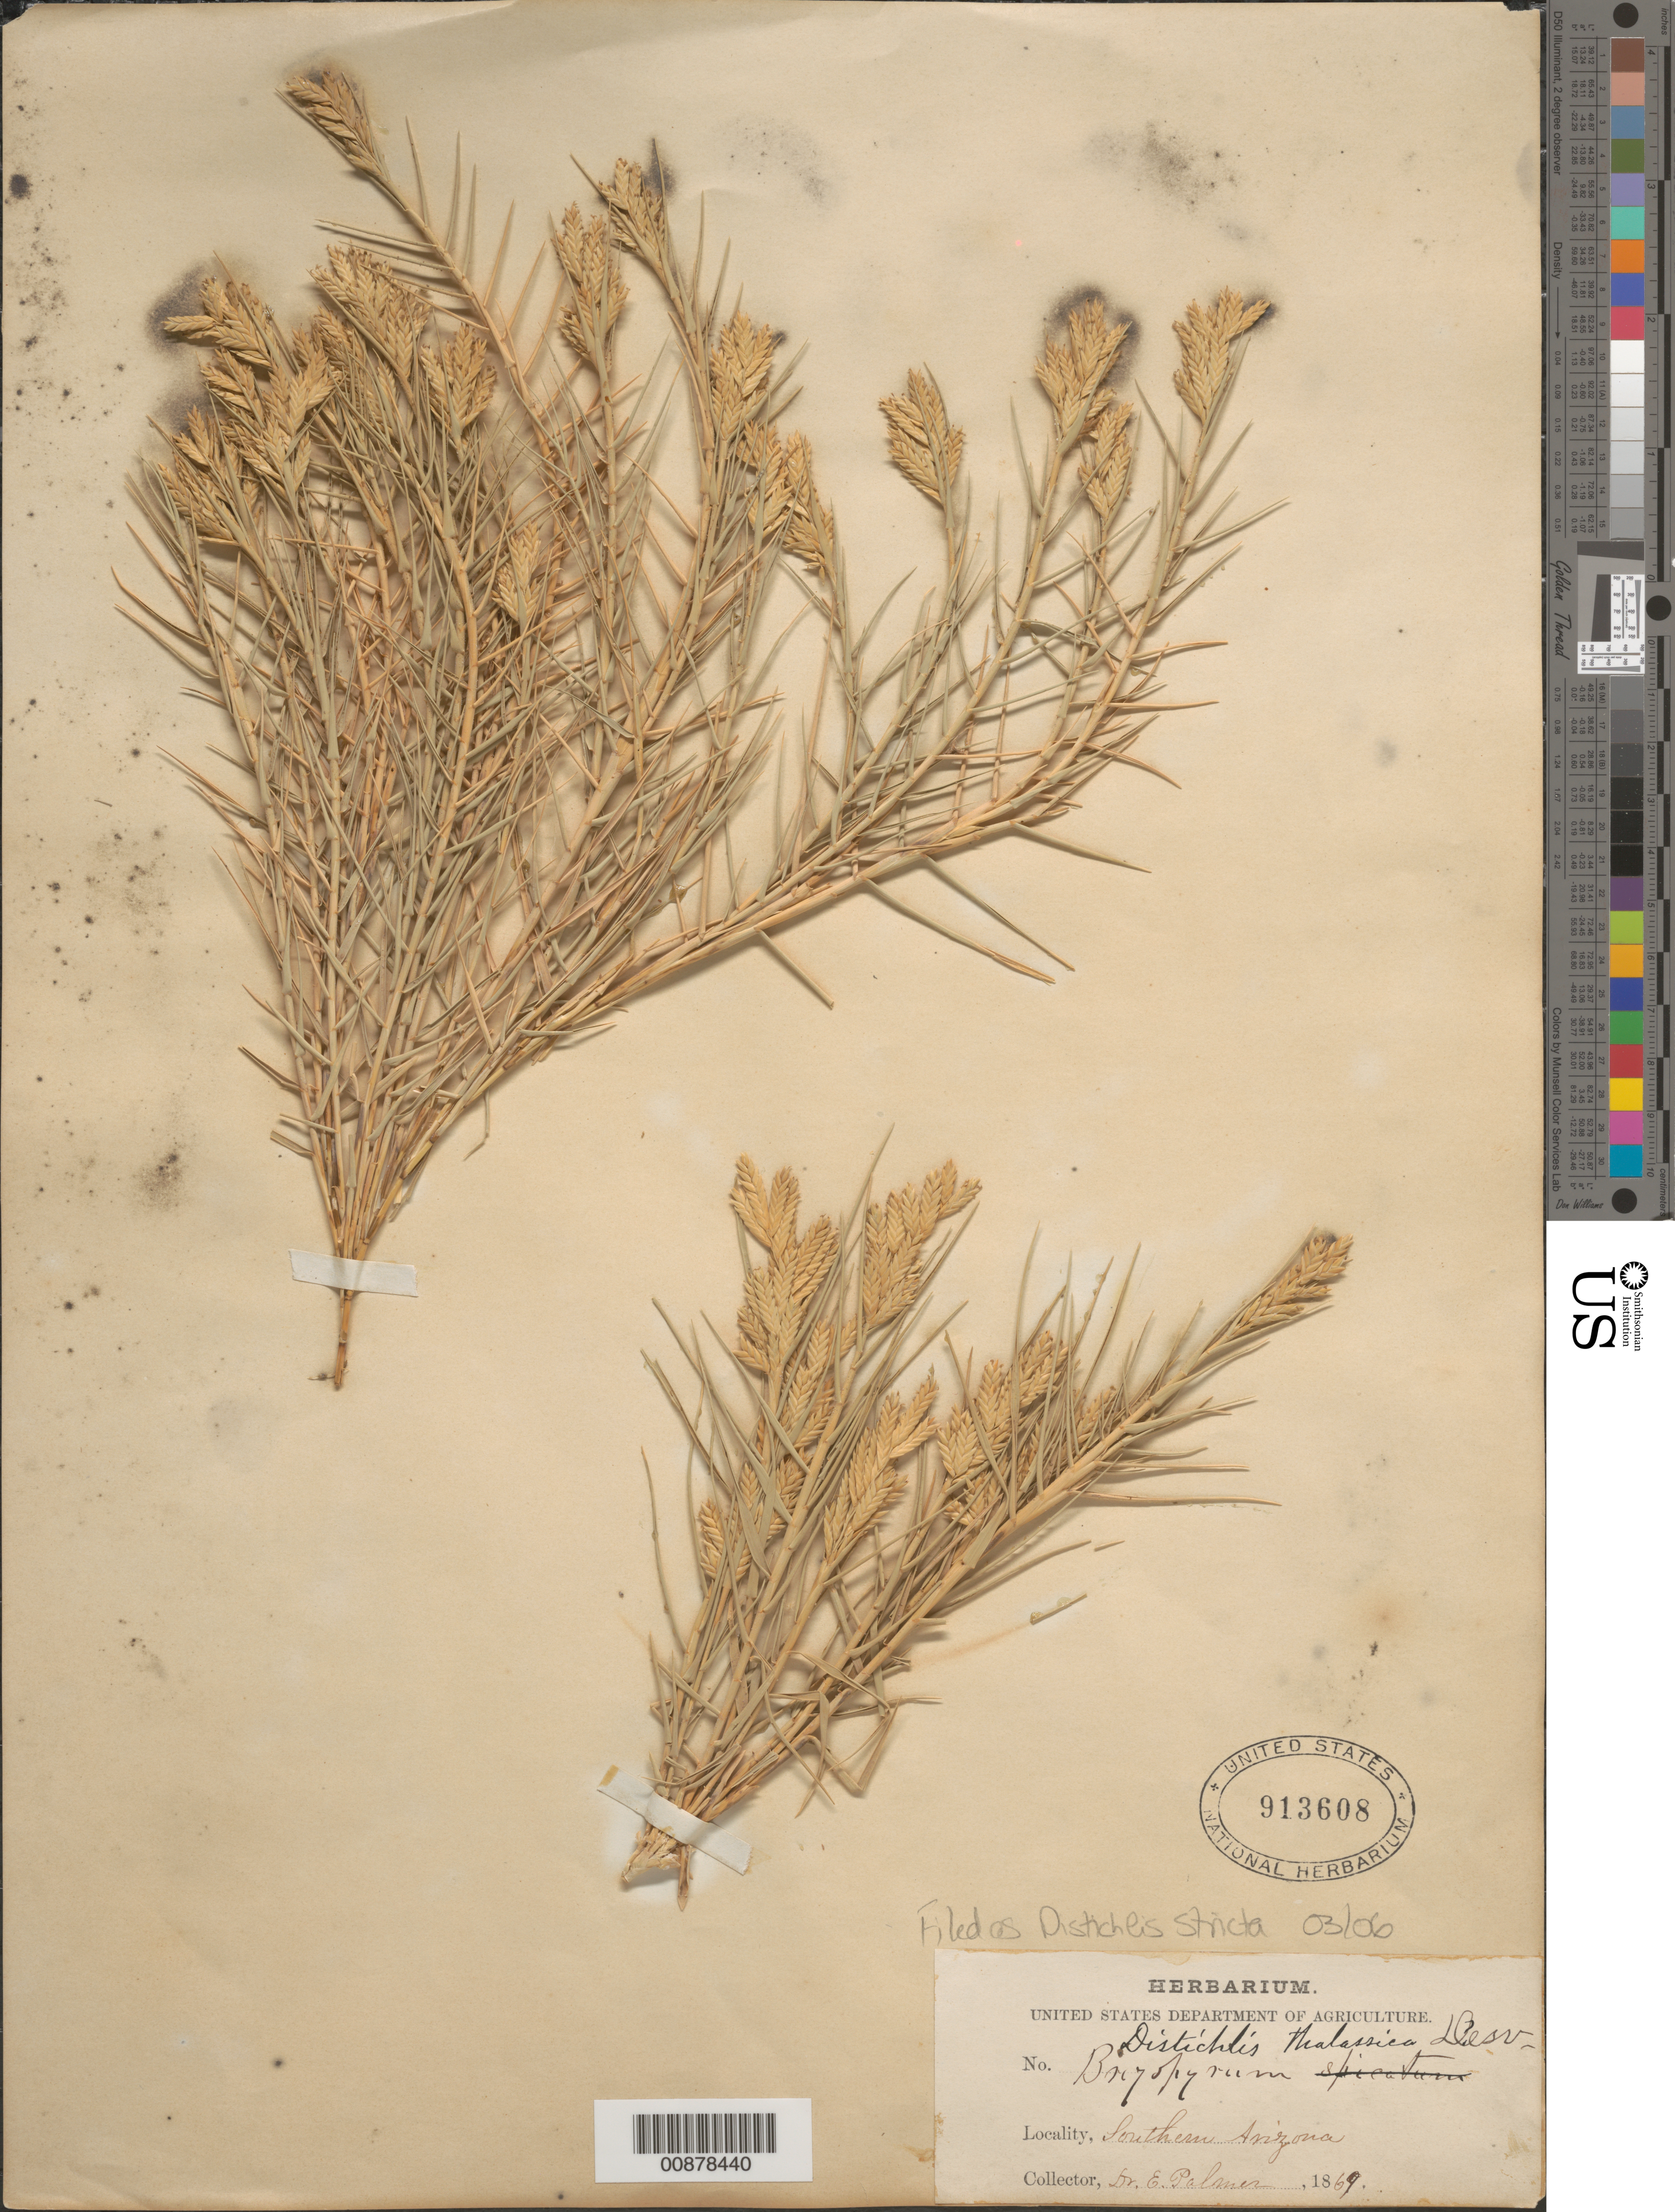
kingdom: Plantae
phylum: Tracheophyta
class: Liliopsida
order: Poales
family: Poaceae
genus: Distichlis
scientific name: Distichlis stricta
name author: (Torr.) Rydb.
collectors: E. Palmer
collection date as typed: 1869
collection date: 1869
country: United States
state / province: Arizona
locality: Southern Arizona.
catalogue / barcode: US 913608